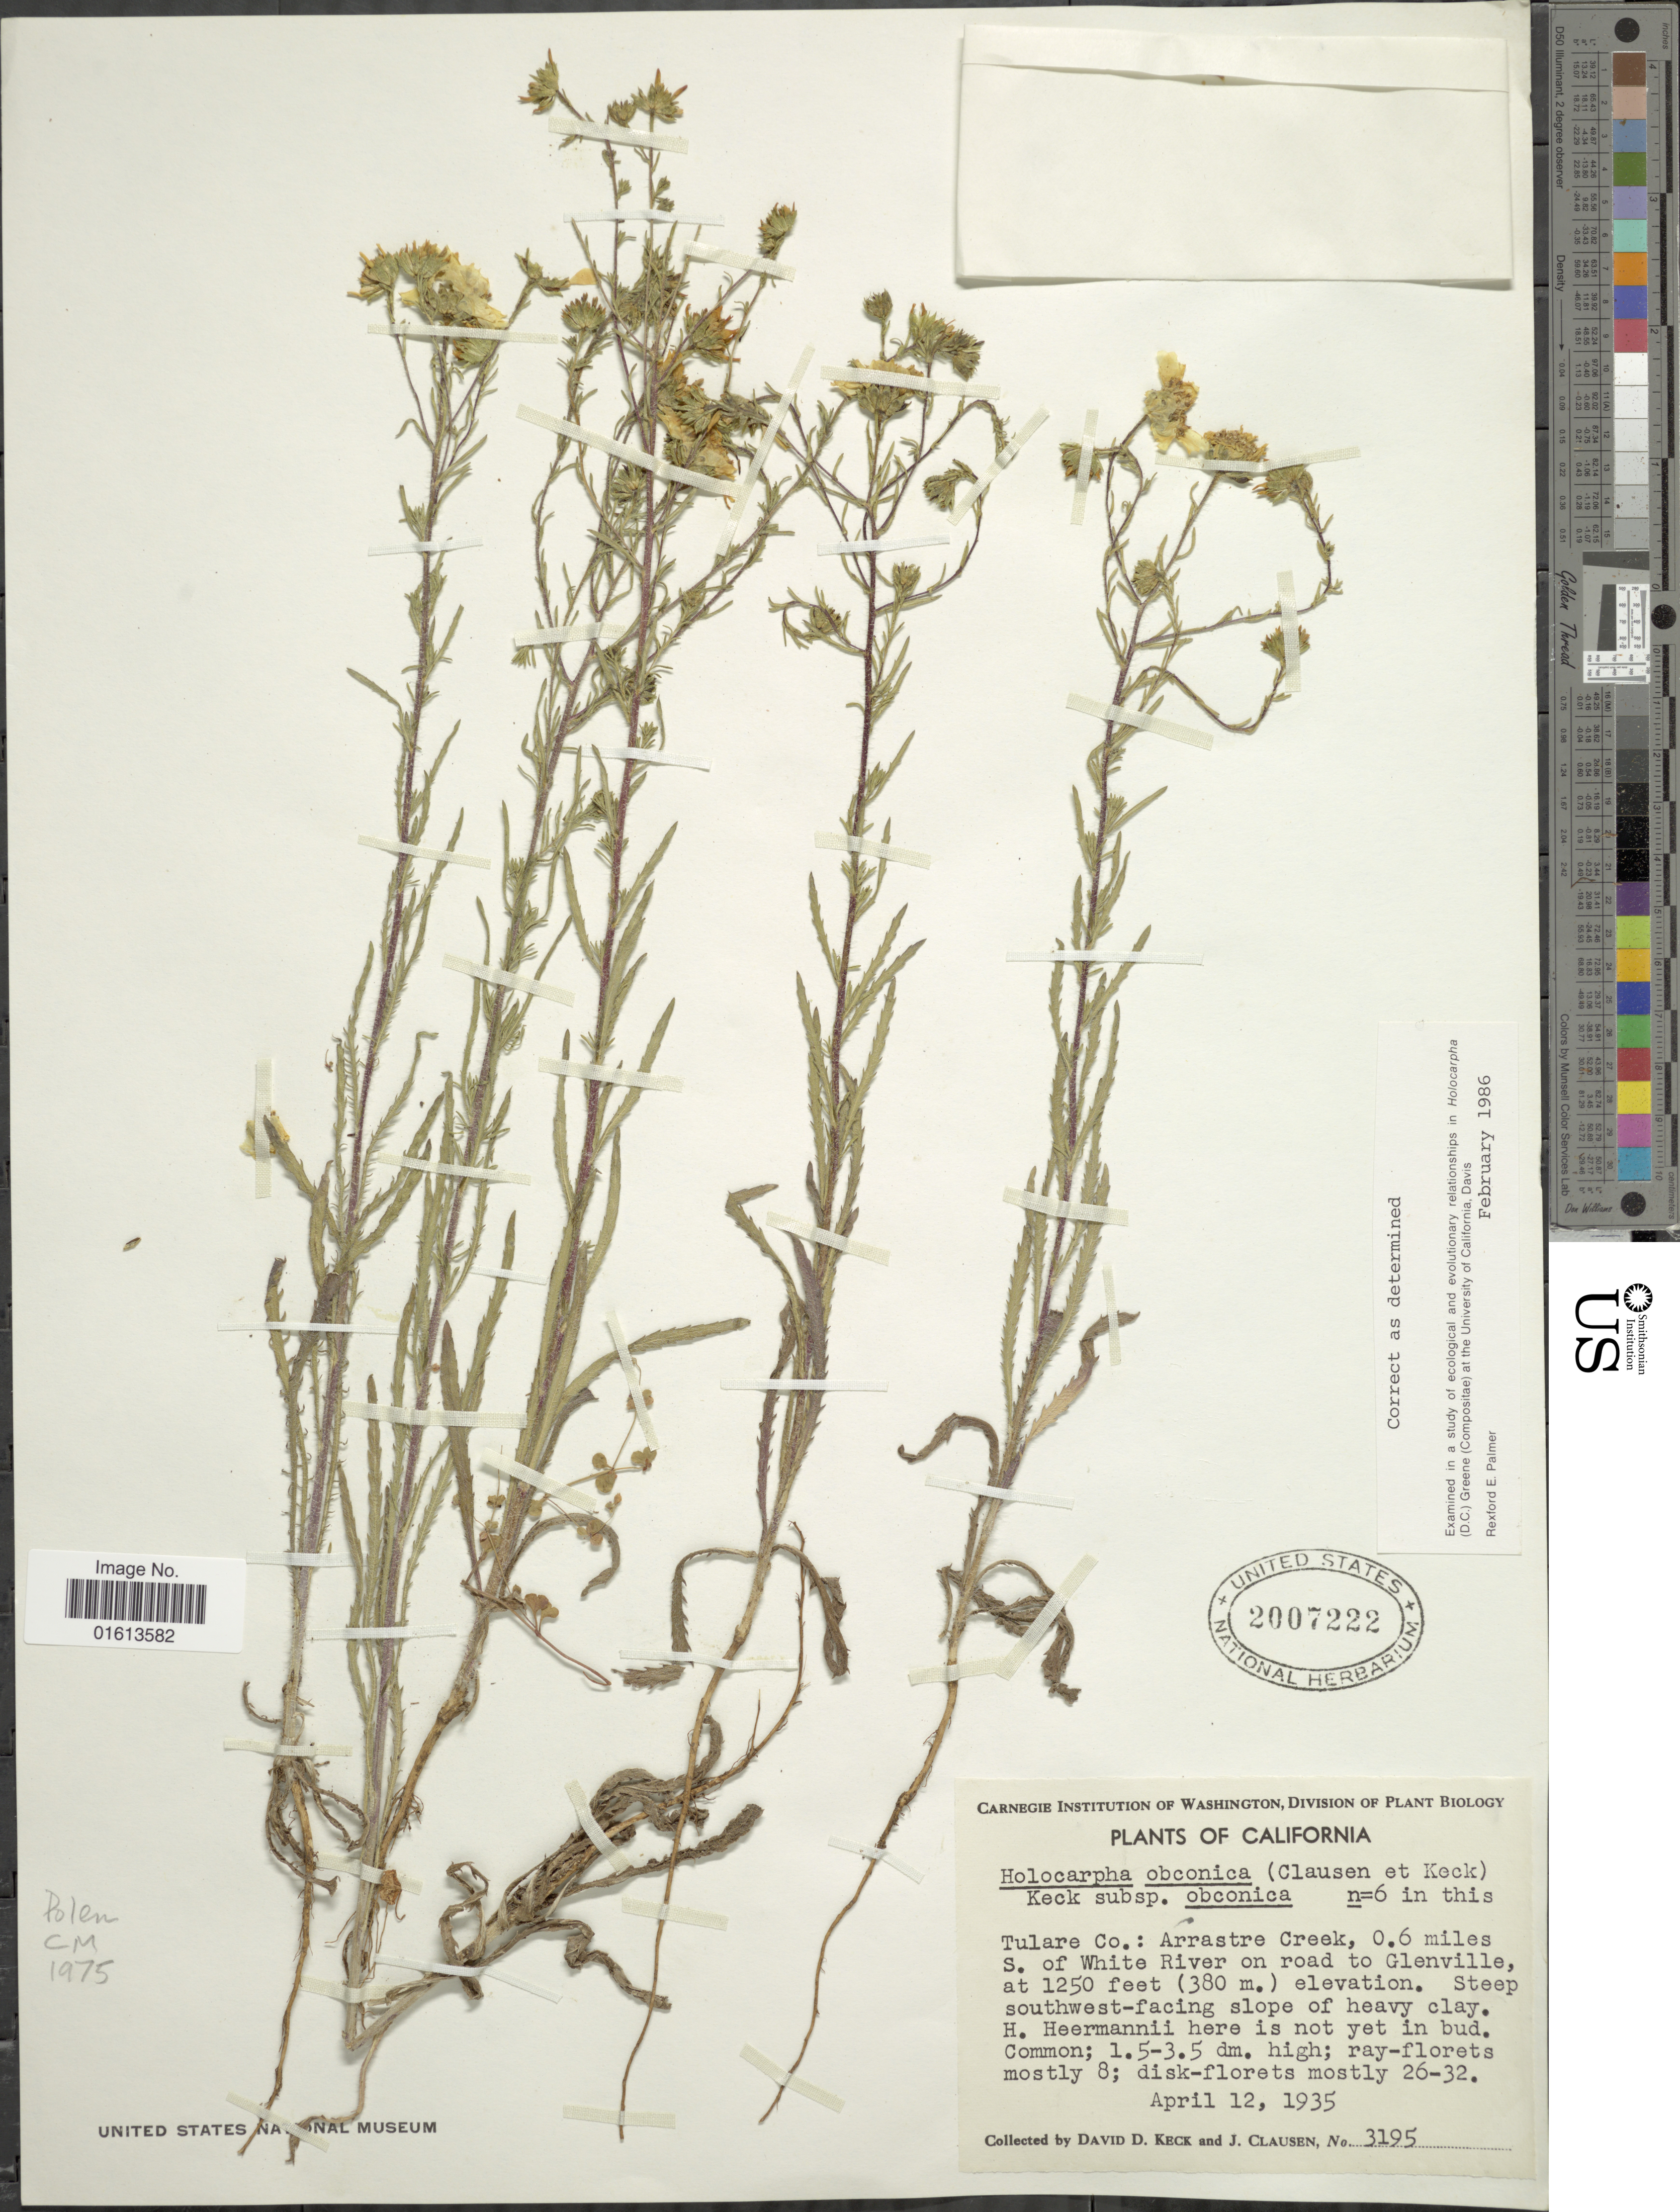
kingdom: Plantae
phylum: Tracheophyta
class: Magnoliopsida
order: Asterales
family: Asteraceae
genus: Holocarpha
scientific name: Holocarpha obconica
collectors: D. D. Keck & J. Clausen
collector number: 3195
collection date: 1935-04-12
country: United States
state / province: California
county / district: Tulare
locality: California.. Tulare Co.: Arrastre Creek, 0.6 miles S. of White River on road to Glennville. Steep southwest-facing slope of heavy clay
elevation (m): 380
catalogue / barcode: US 2007222